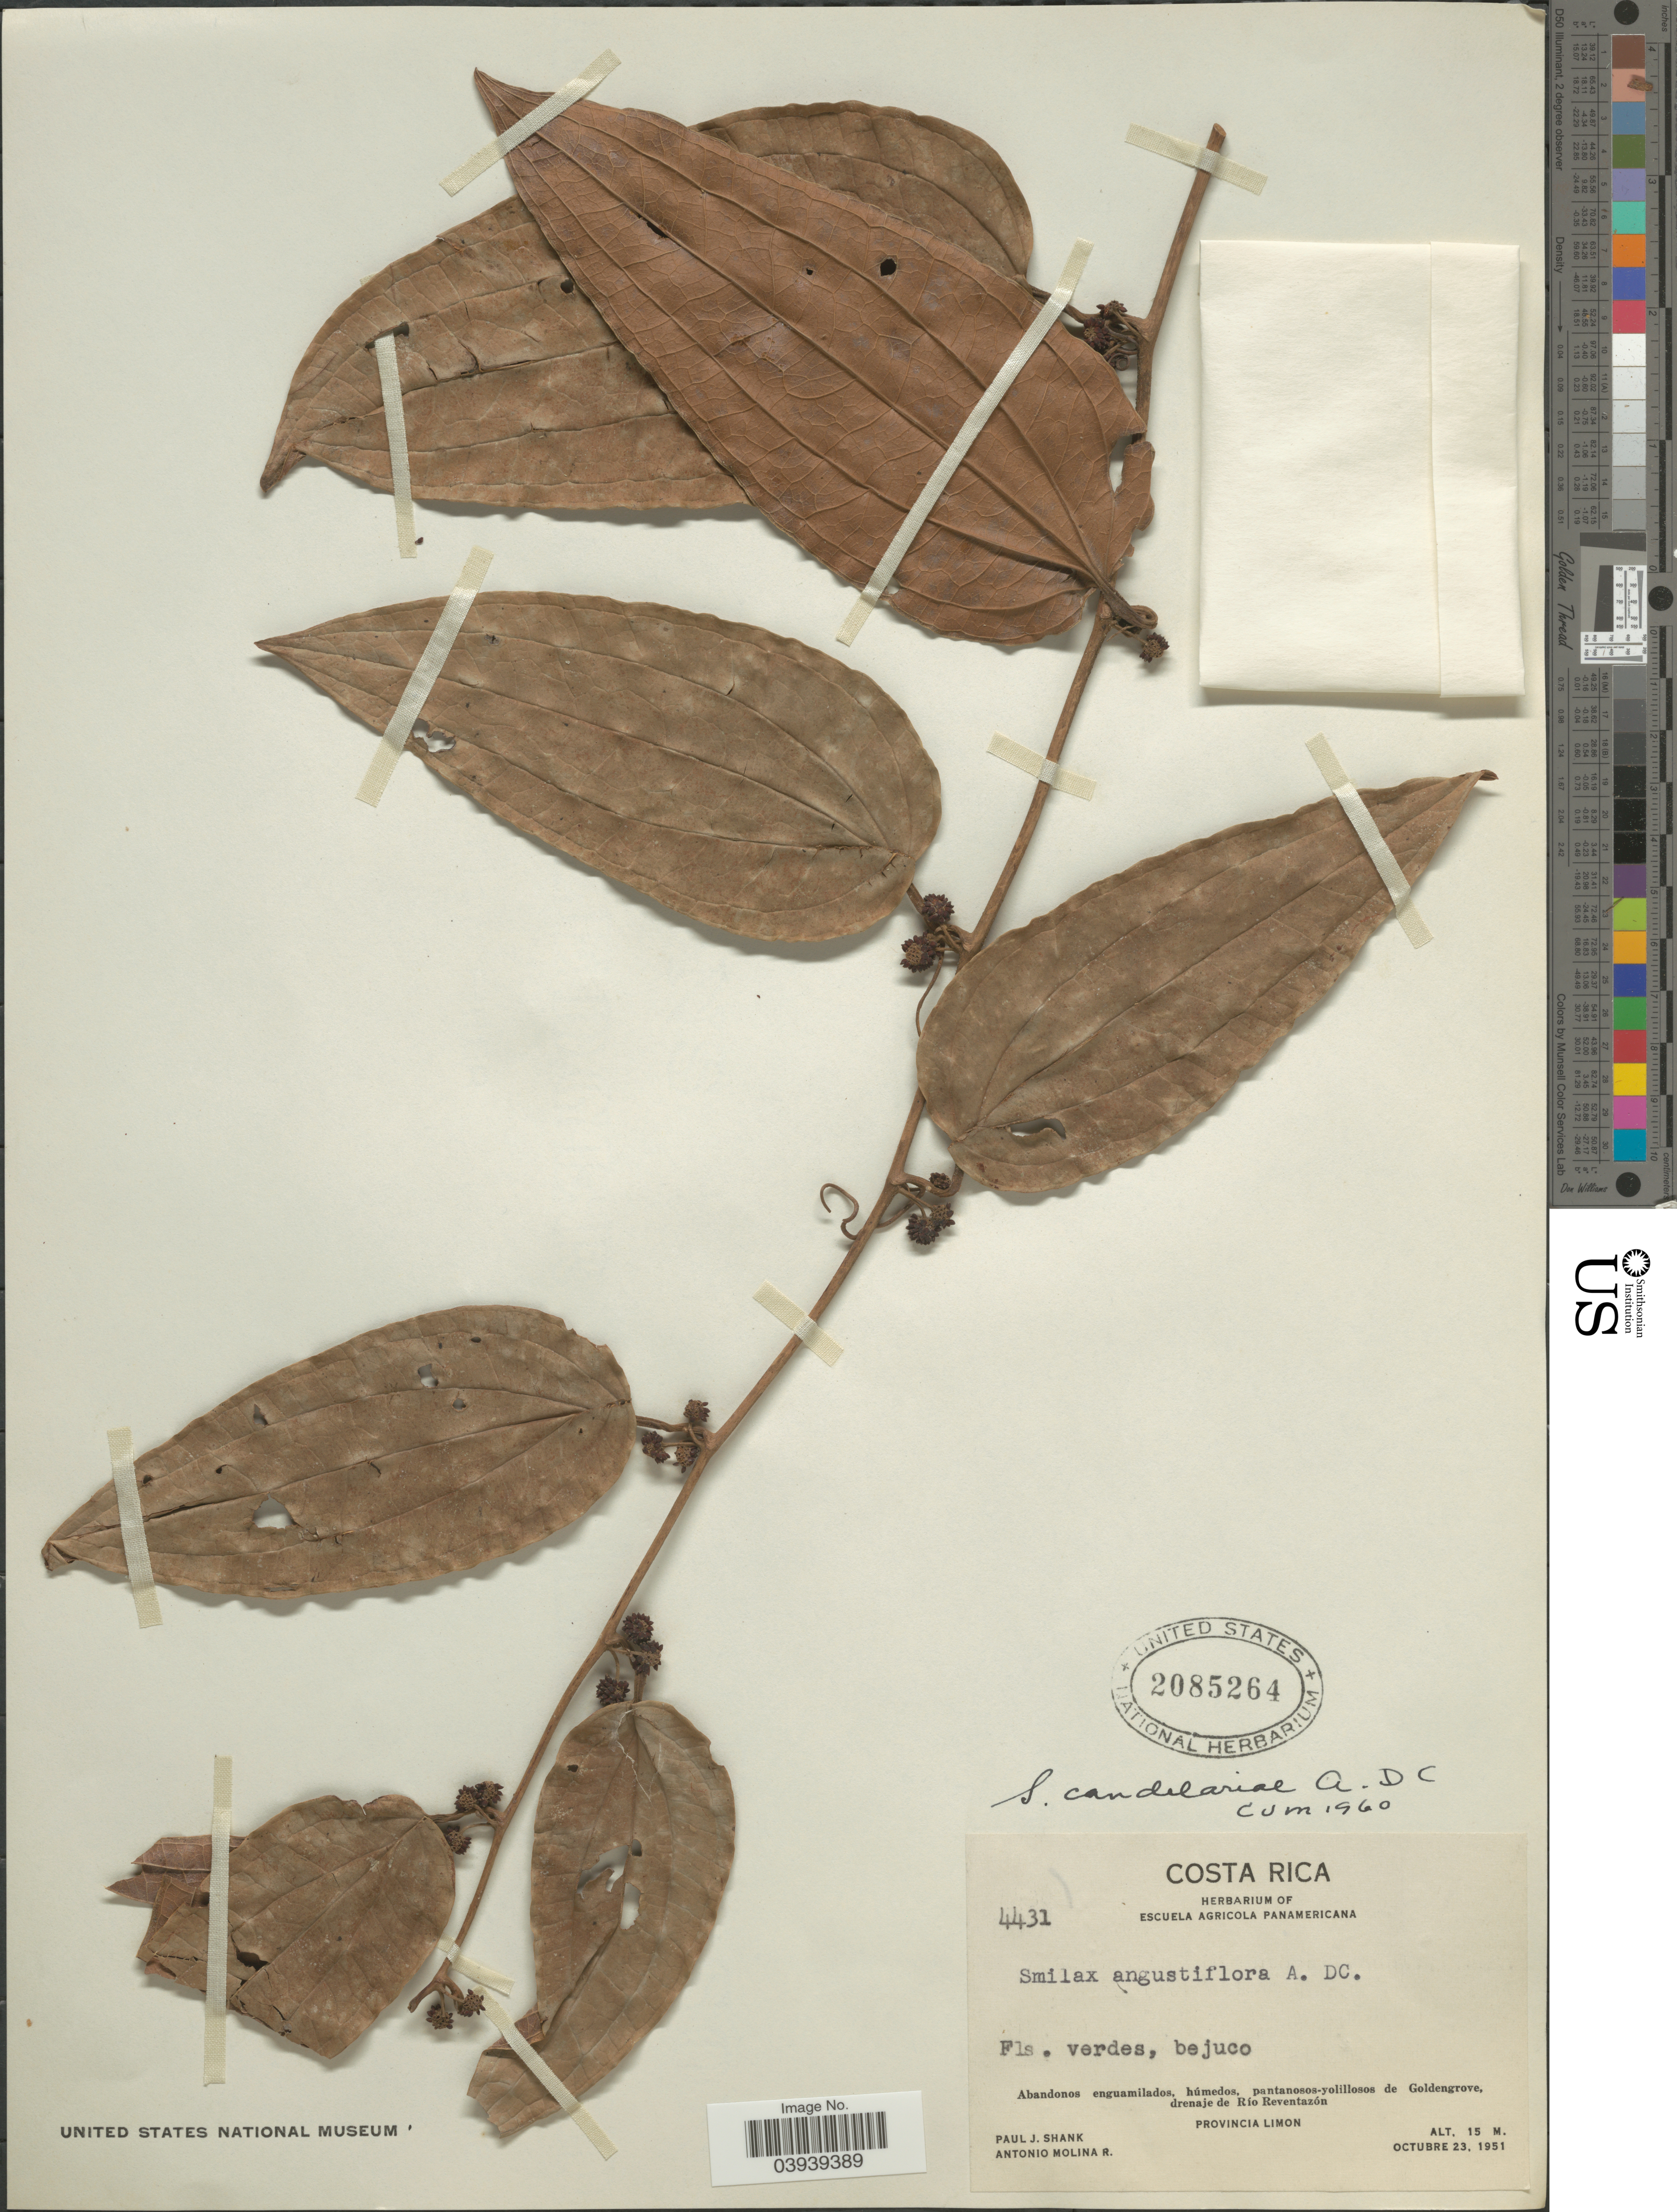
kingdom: Plantae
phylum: Tracheophyta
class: Liliopsida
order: Liliales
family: Smilacaceae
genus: Smilax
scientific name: Smilax candelariae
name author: A. DC.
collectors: P. J. Shank & A. Molina R.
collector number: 4431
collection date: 1951-10-23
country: Costa Rica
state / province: Limón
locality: Abandonos enguamilados, húmedos, pantanosos-yolillosos de Goldengrove drenaje de Río Reventazón.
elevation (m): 15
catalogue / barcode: US 2085264